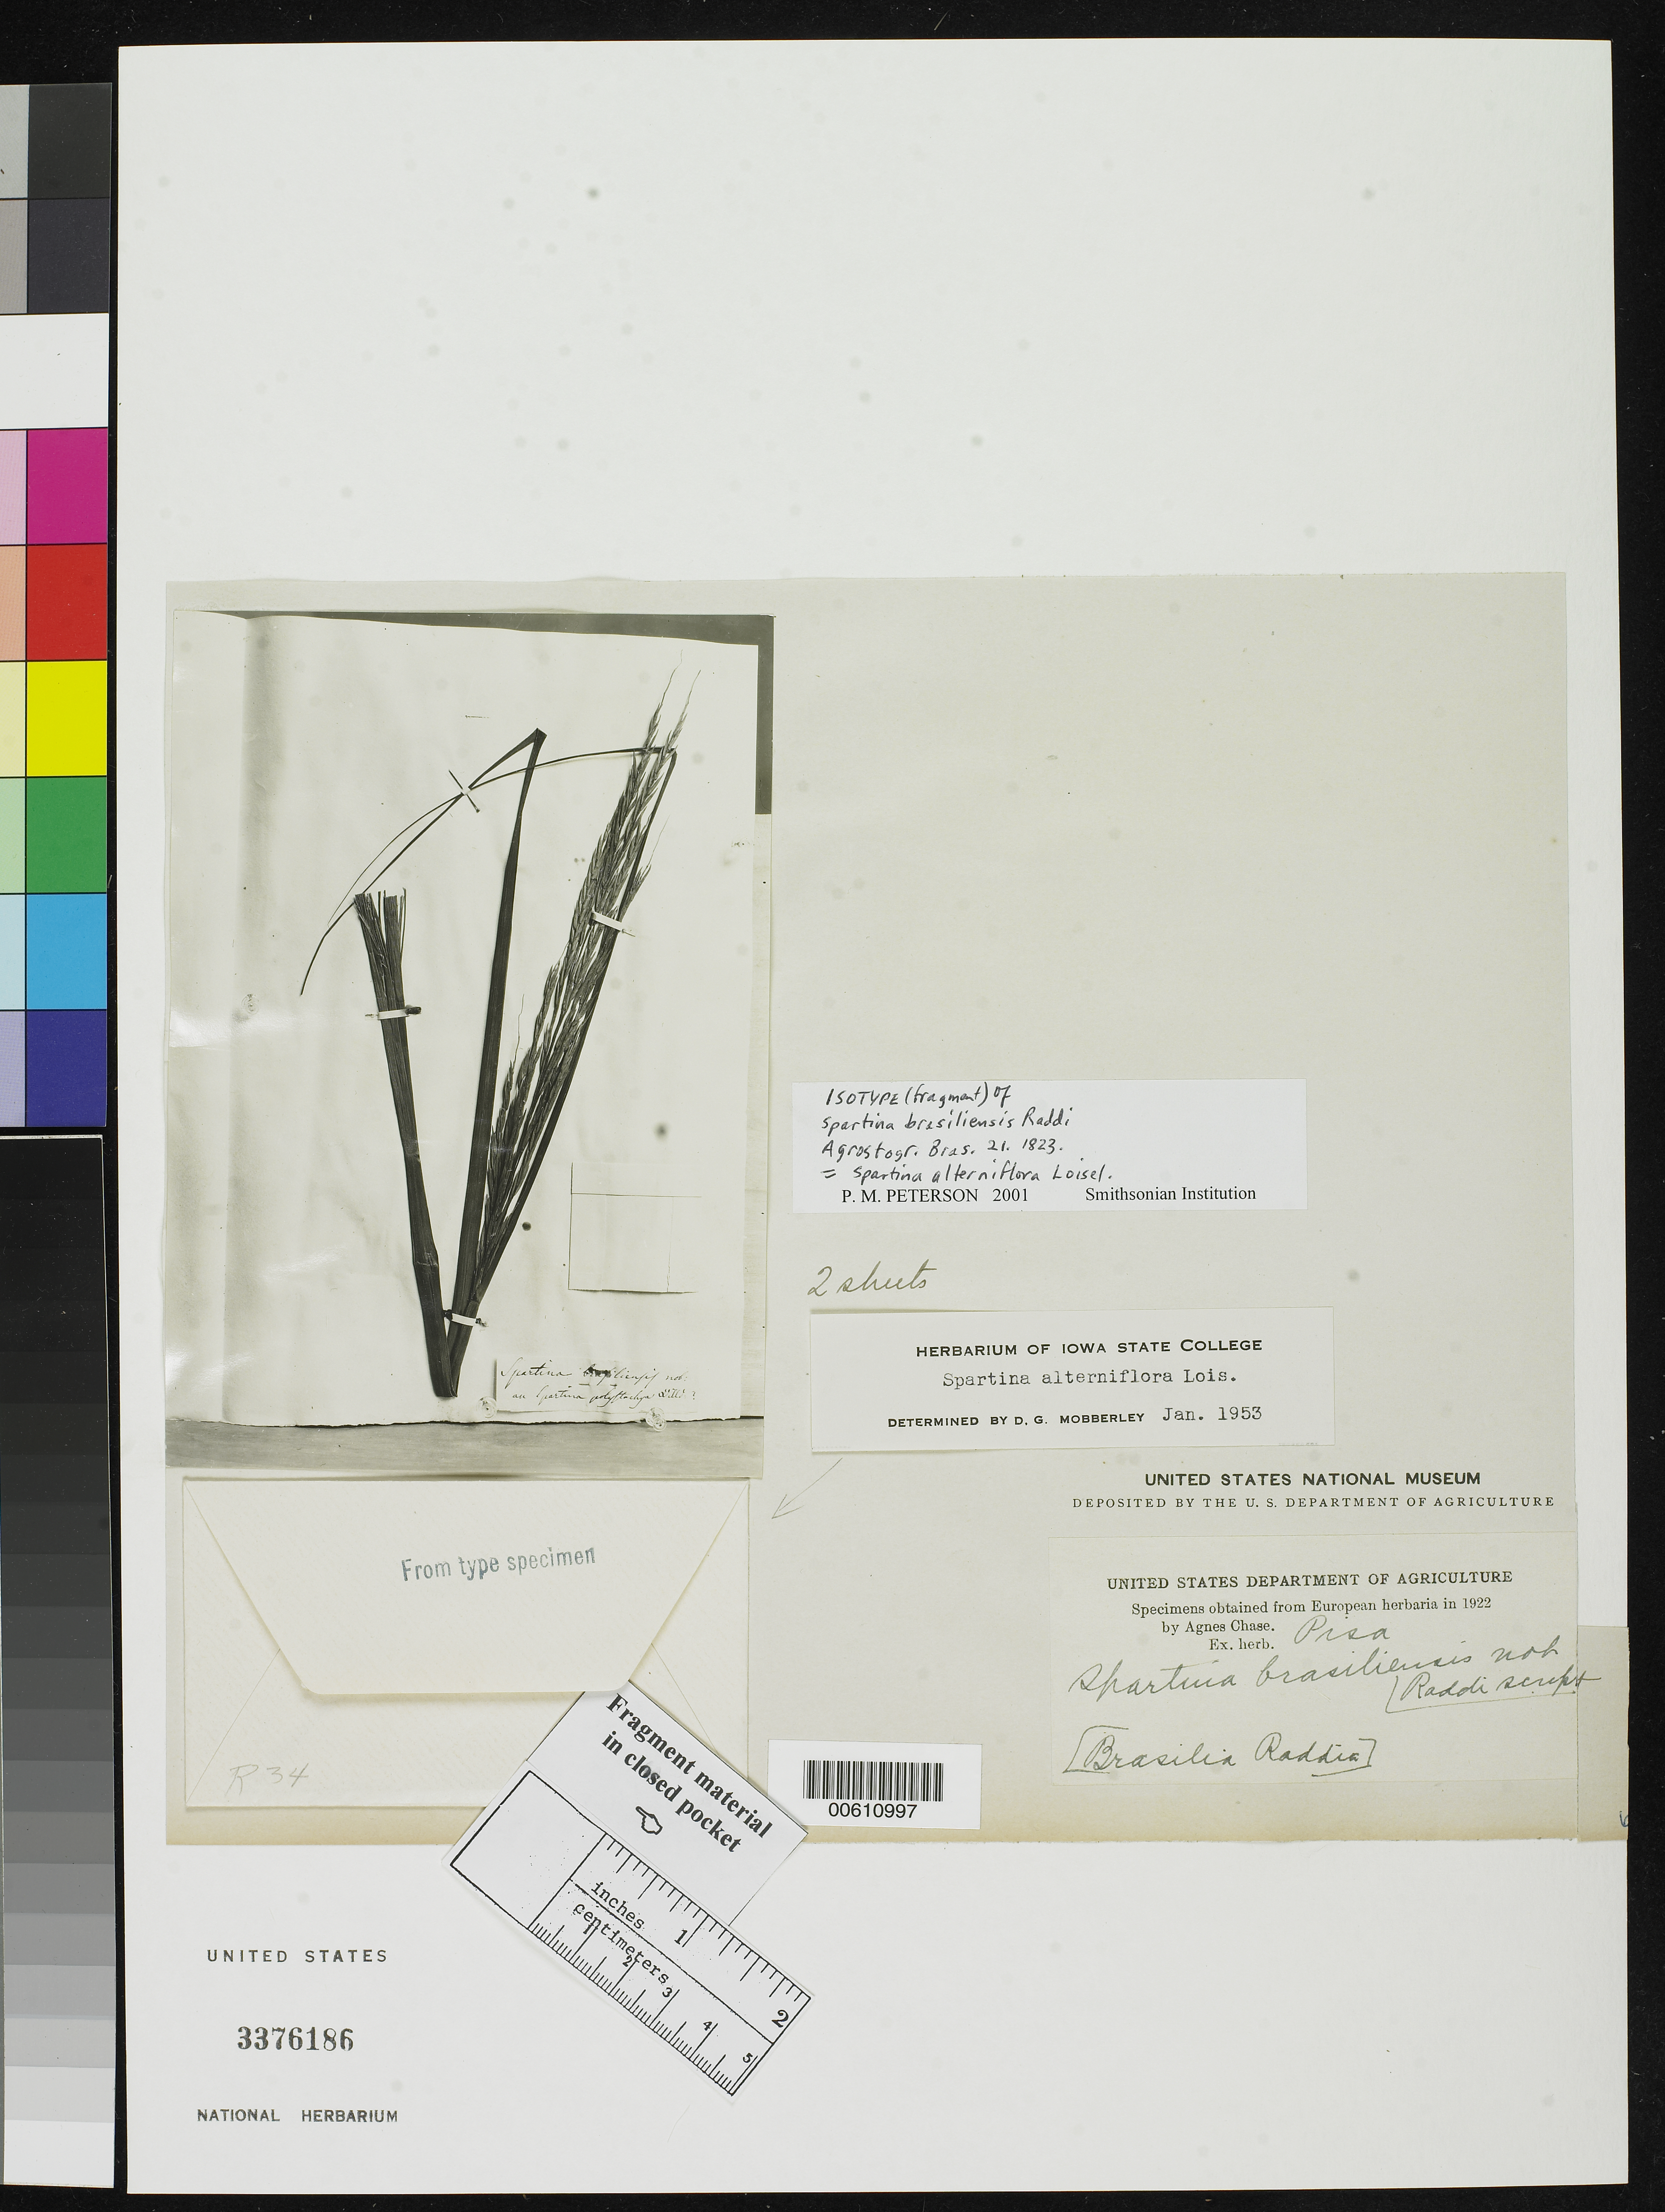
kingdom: Plantae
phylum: Tracheophyta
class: Liliopsida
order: Poales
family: Poaceae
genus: Spartina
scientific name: Spartina brasiliensis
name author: Raddi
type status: Type Fragment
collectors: G. Raddi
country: Brazil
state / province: Minas Gerais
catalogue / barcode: US 3376186